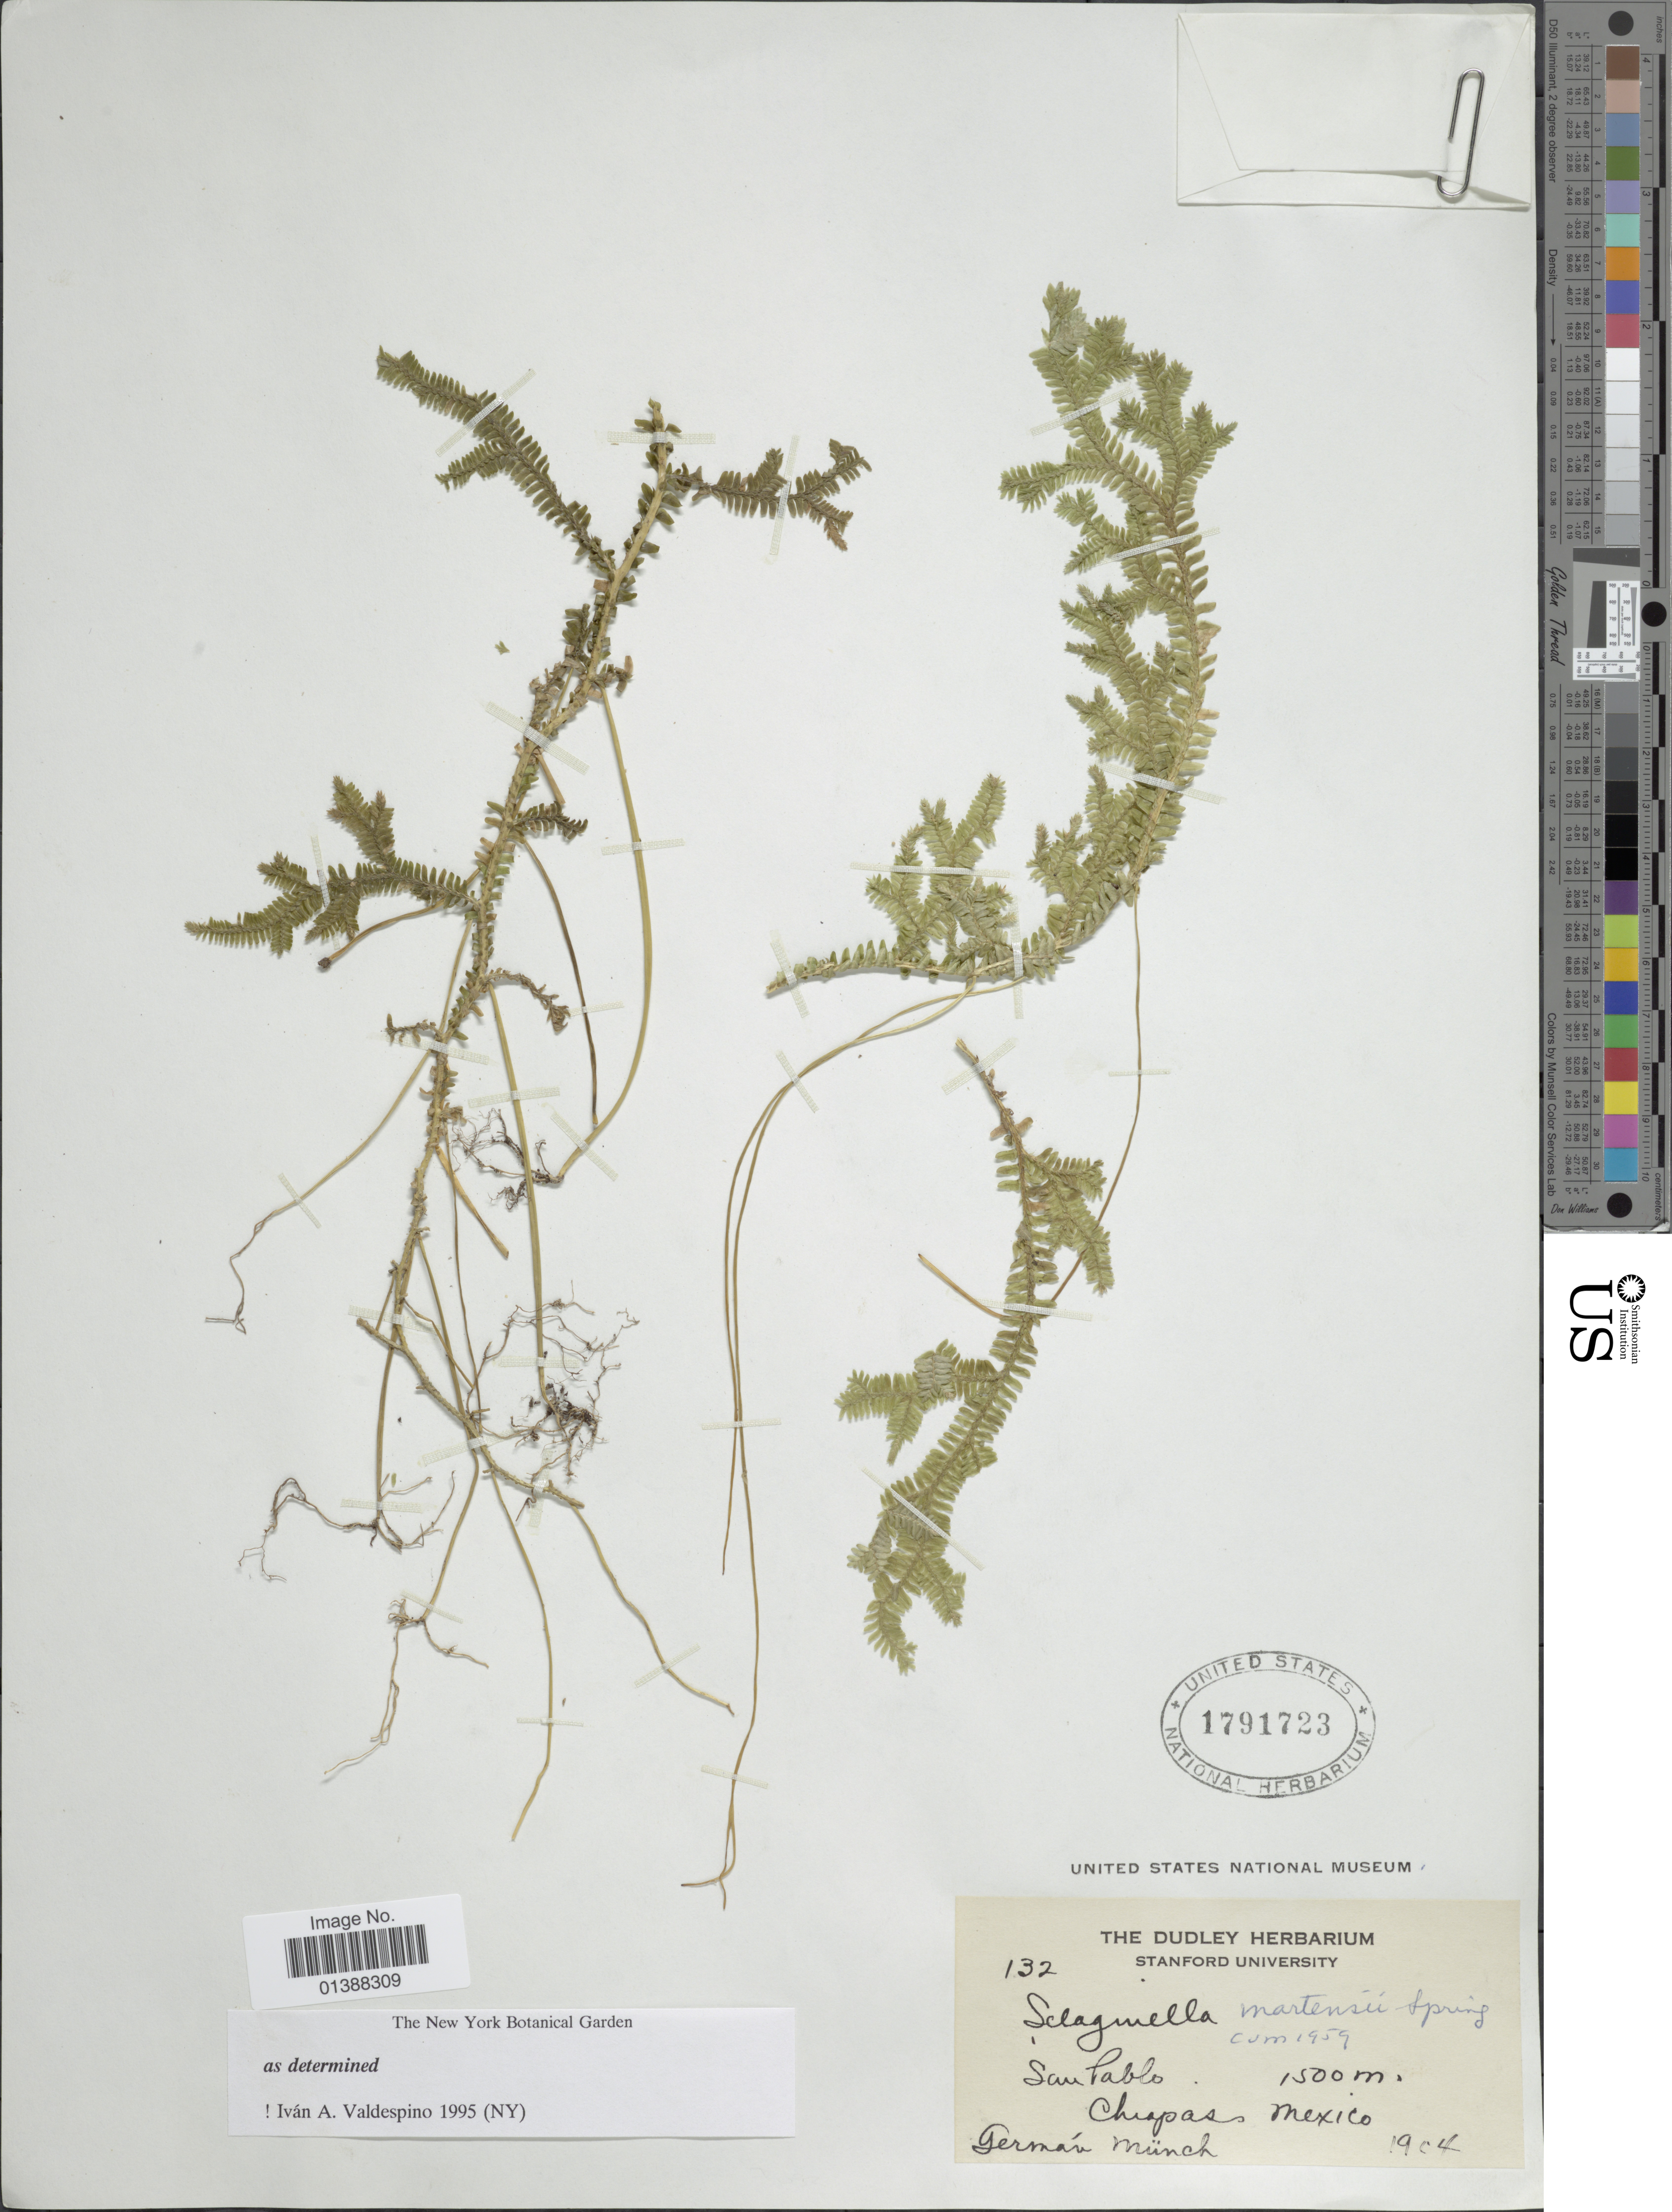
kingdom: Plantae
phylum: Tracheophyta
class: Lycopodiopsida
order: Selaginellales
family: Selaginellaceae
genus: Selaginella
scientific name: Selaginella martensii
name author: Spring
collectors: G. Munch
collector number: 132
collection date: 1904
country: Mexico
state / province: Chiapas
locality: San Pablo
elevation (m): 1500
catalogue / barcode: US 1791723